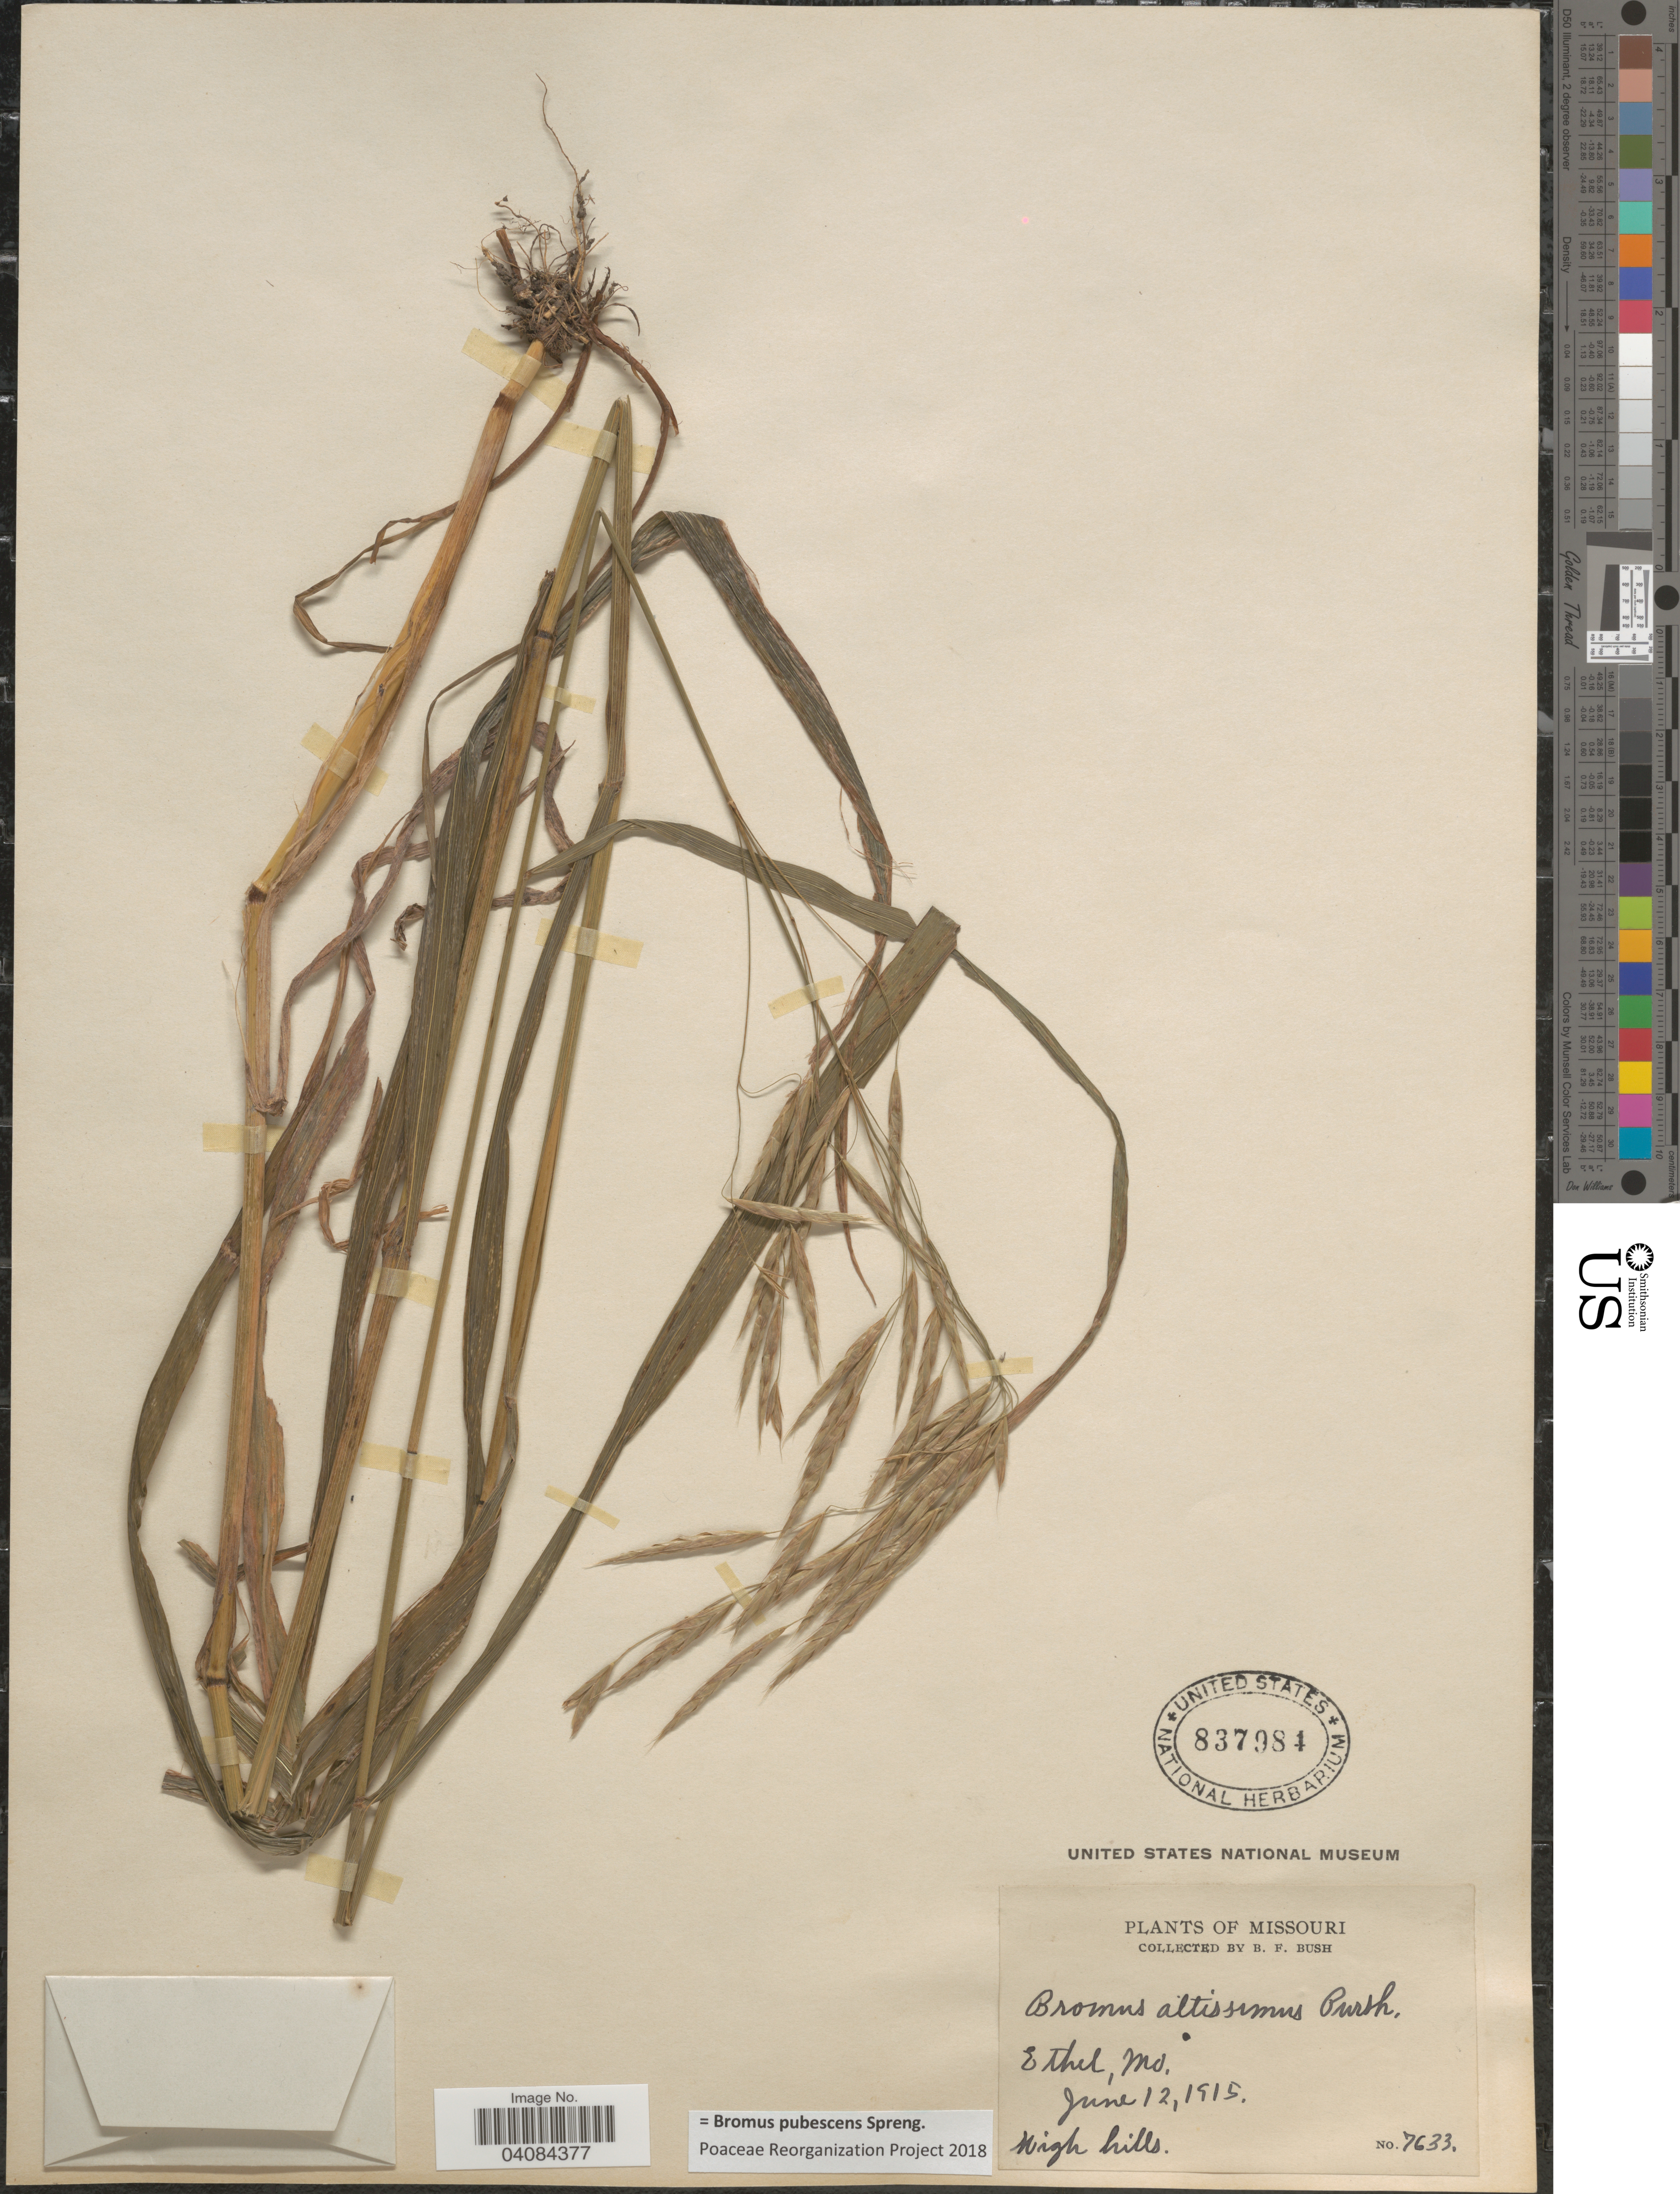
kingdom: Plantae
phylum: Tracheophyta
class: Liliopsida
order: Poales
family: Poaceae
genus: Bromus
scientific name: Bromus pubescens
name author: Muhl. ex Willd.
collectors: B. F. Bush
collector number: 7633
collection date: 1915-06-12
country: United States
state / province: Missouri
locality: Ethel. High hills.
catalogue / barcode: US 837984